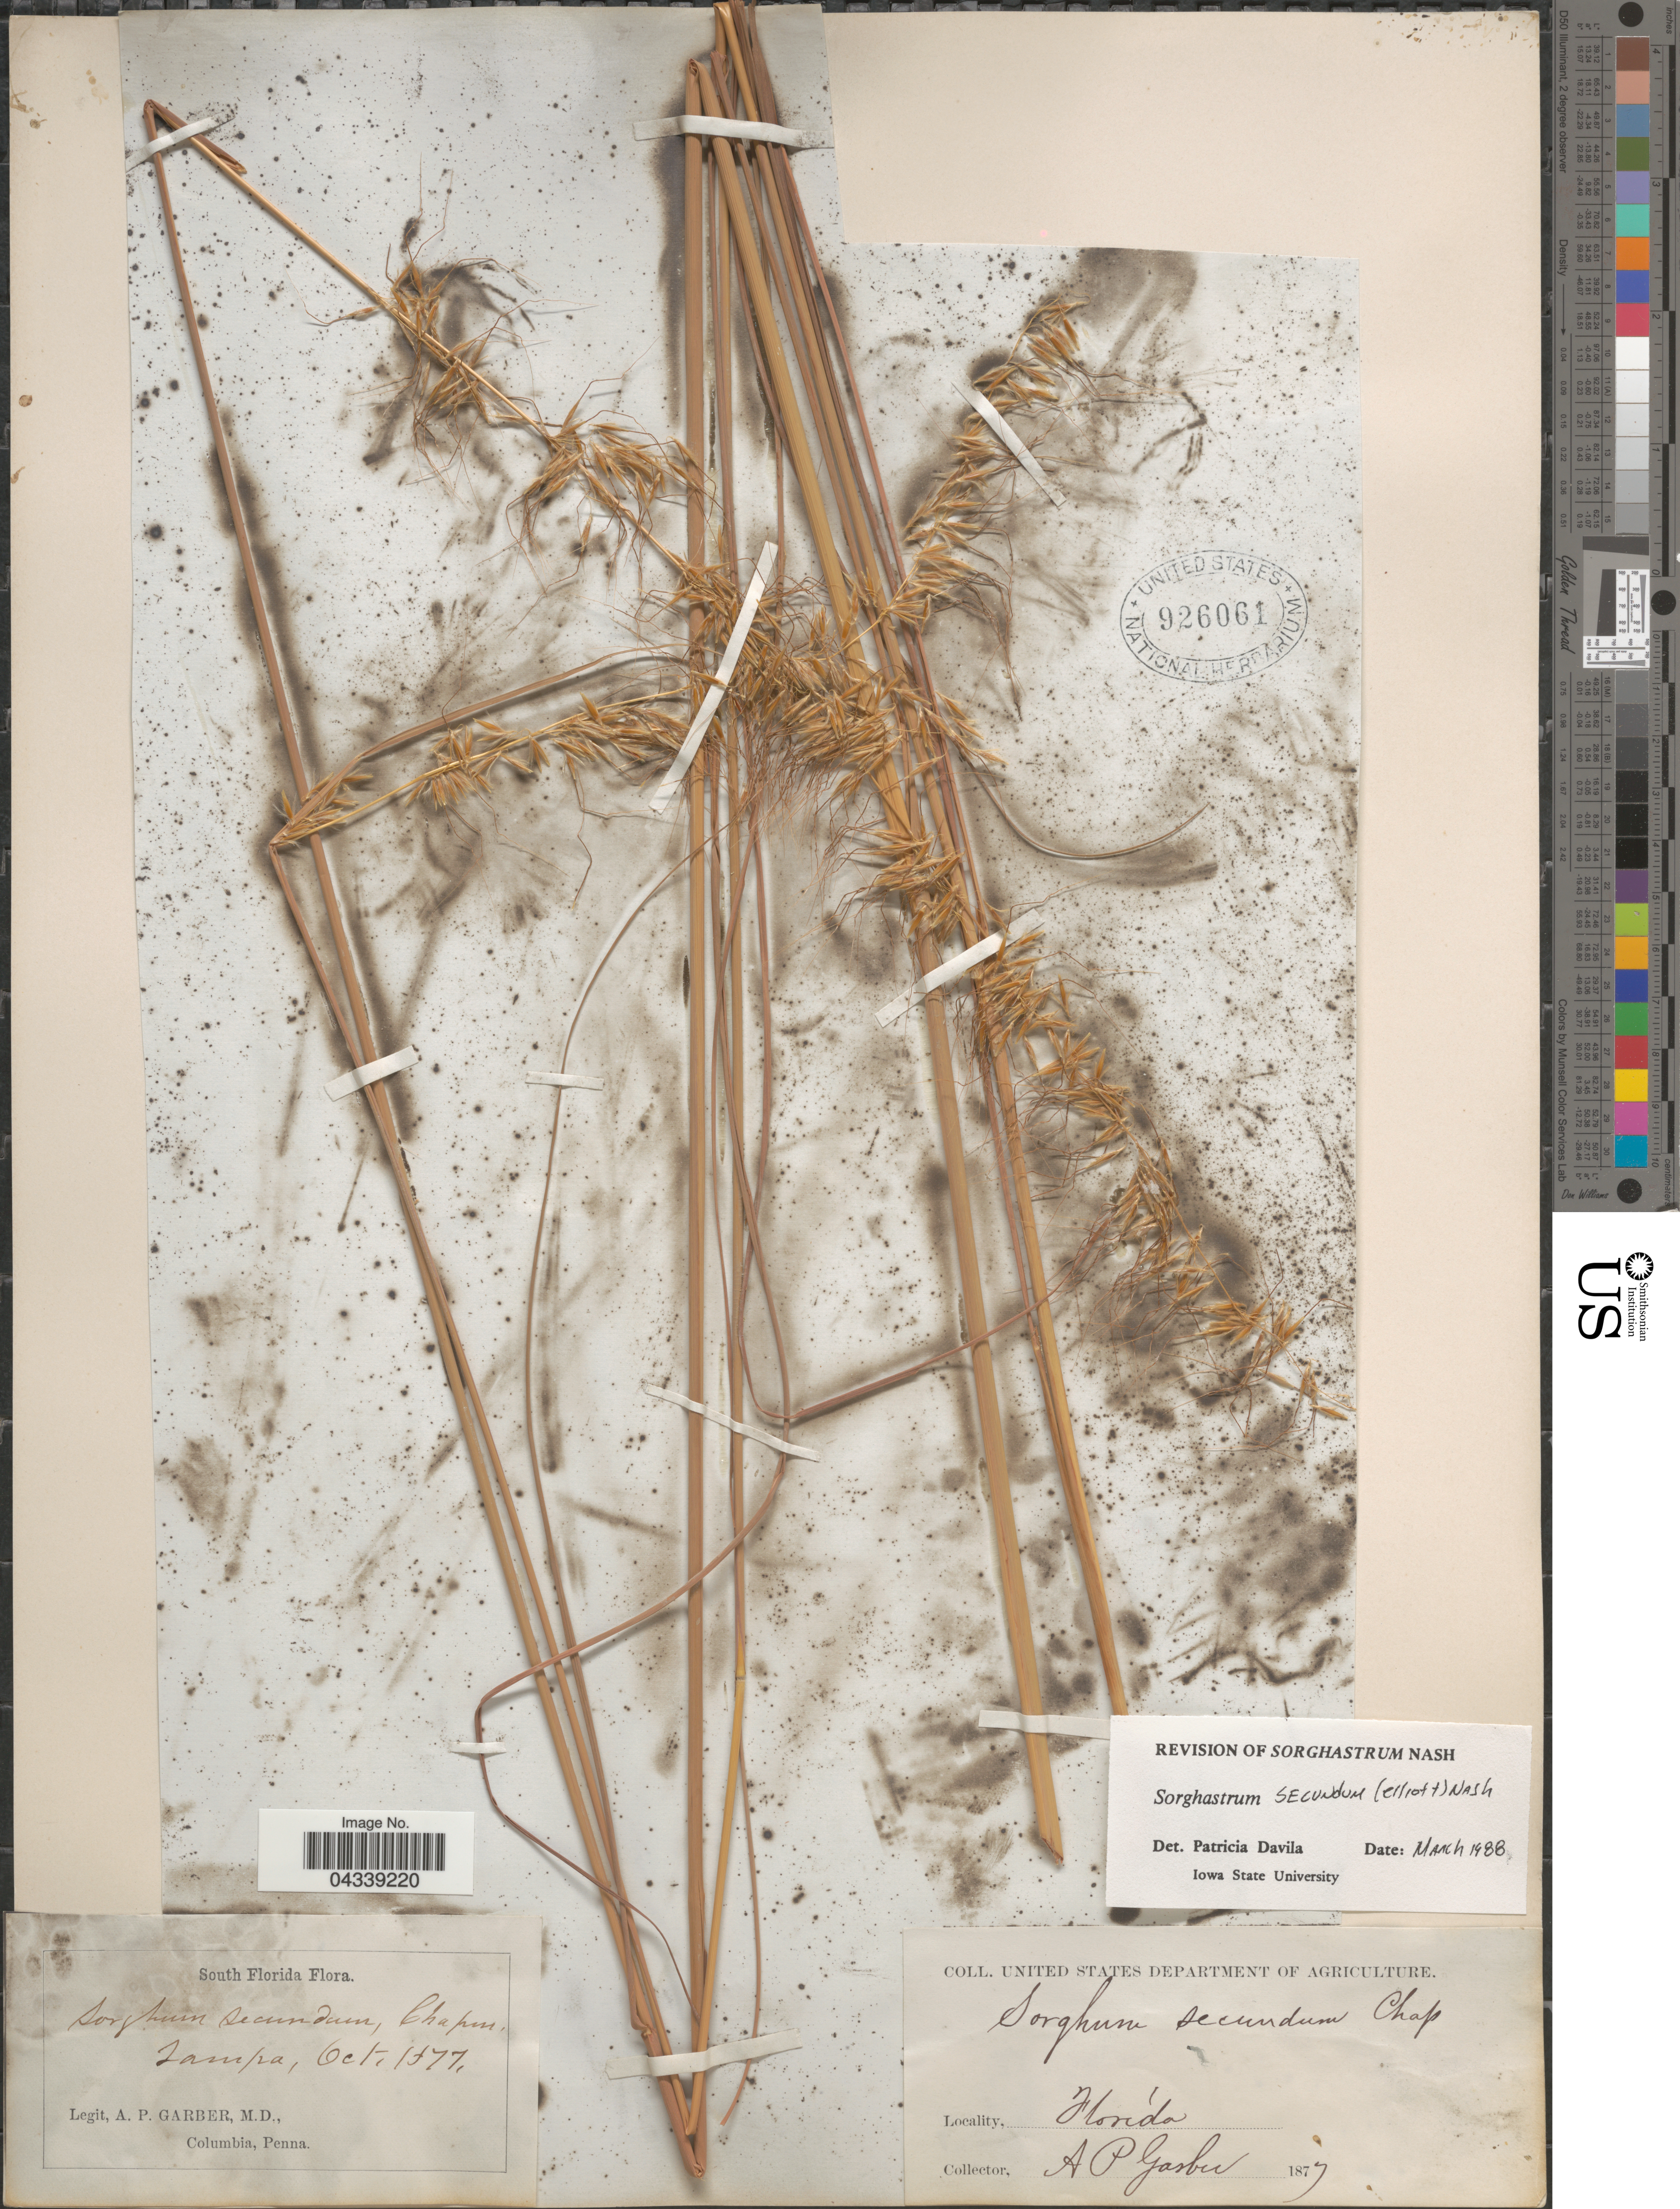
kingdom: Plantae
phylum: Tracheophyta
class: Liliopsida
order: Poales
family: Poaceae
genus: Sorghastrum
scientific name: Sorghastrum secundum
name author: (Elliott) Nash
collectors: A. P. Garber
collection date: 1877-10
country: United States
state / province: Florida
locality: South Florida. Tampa.